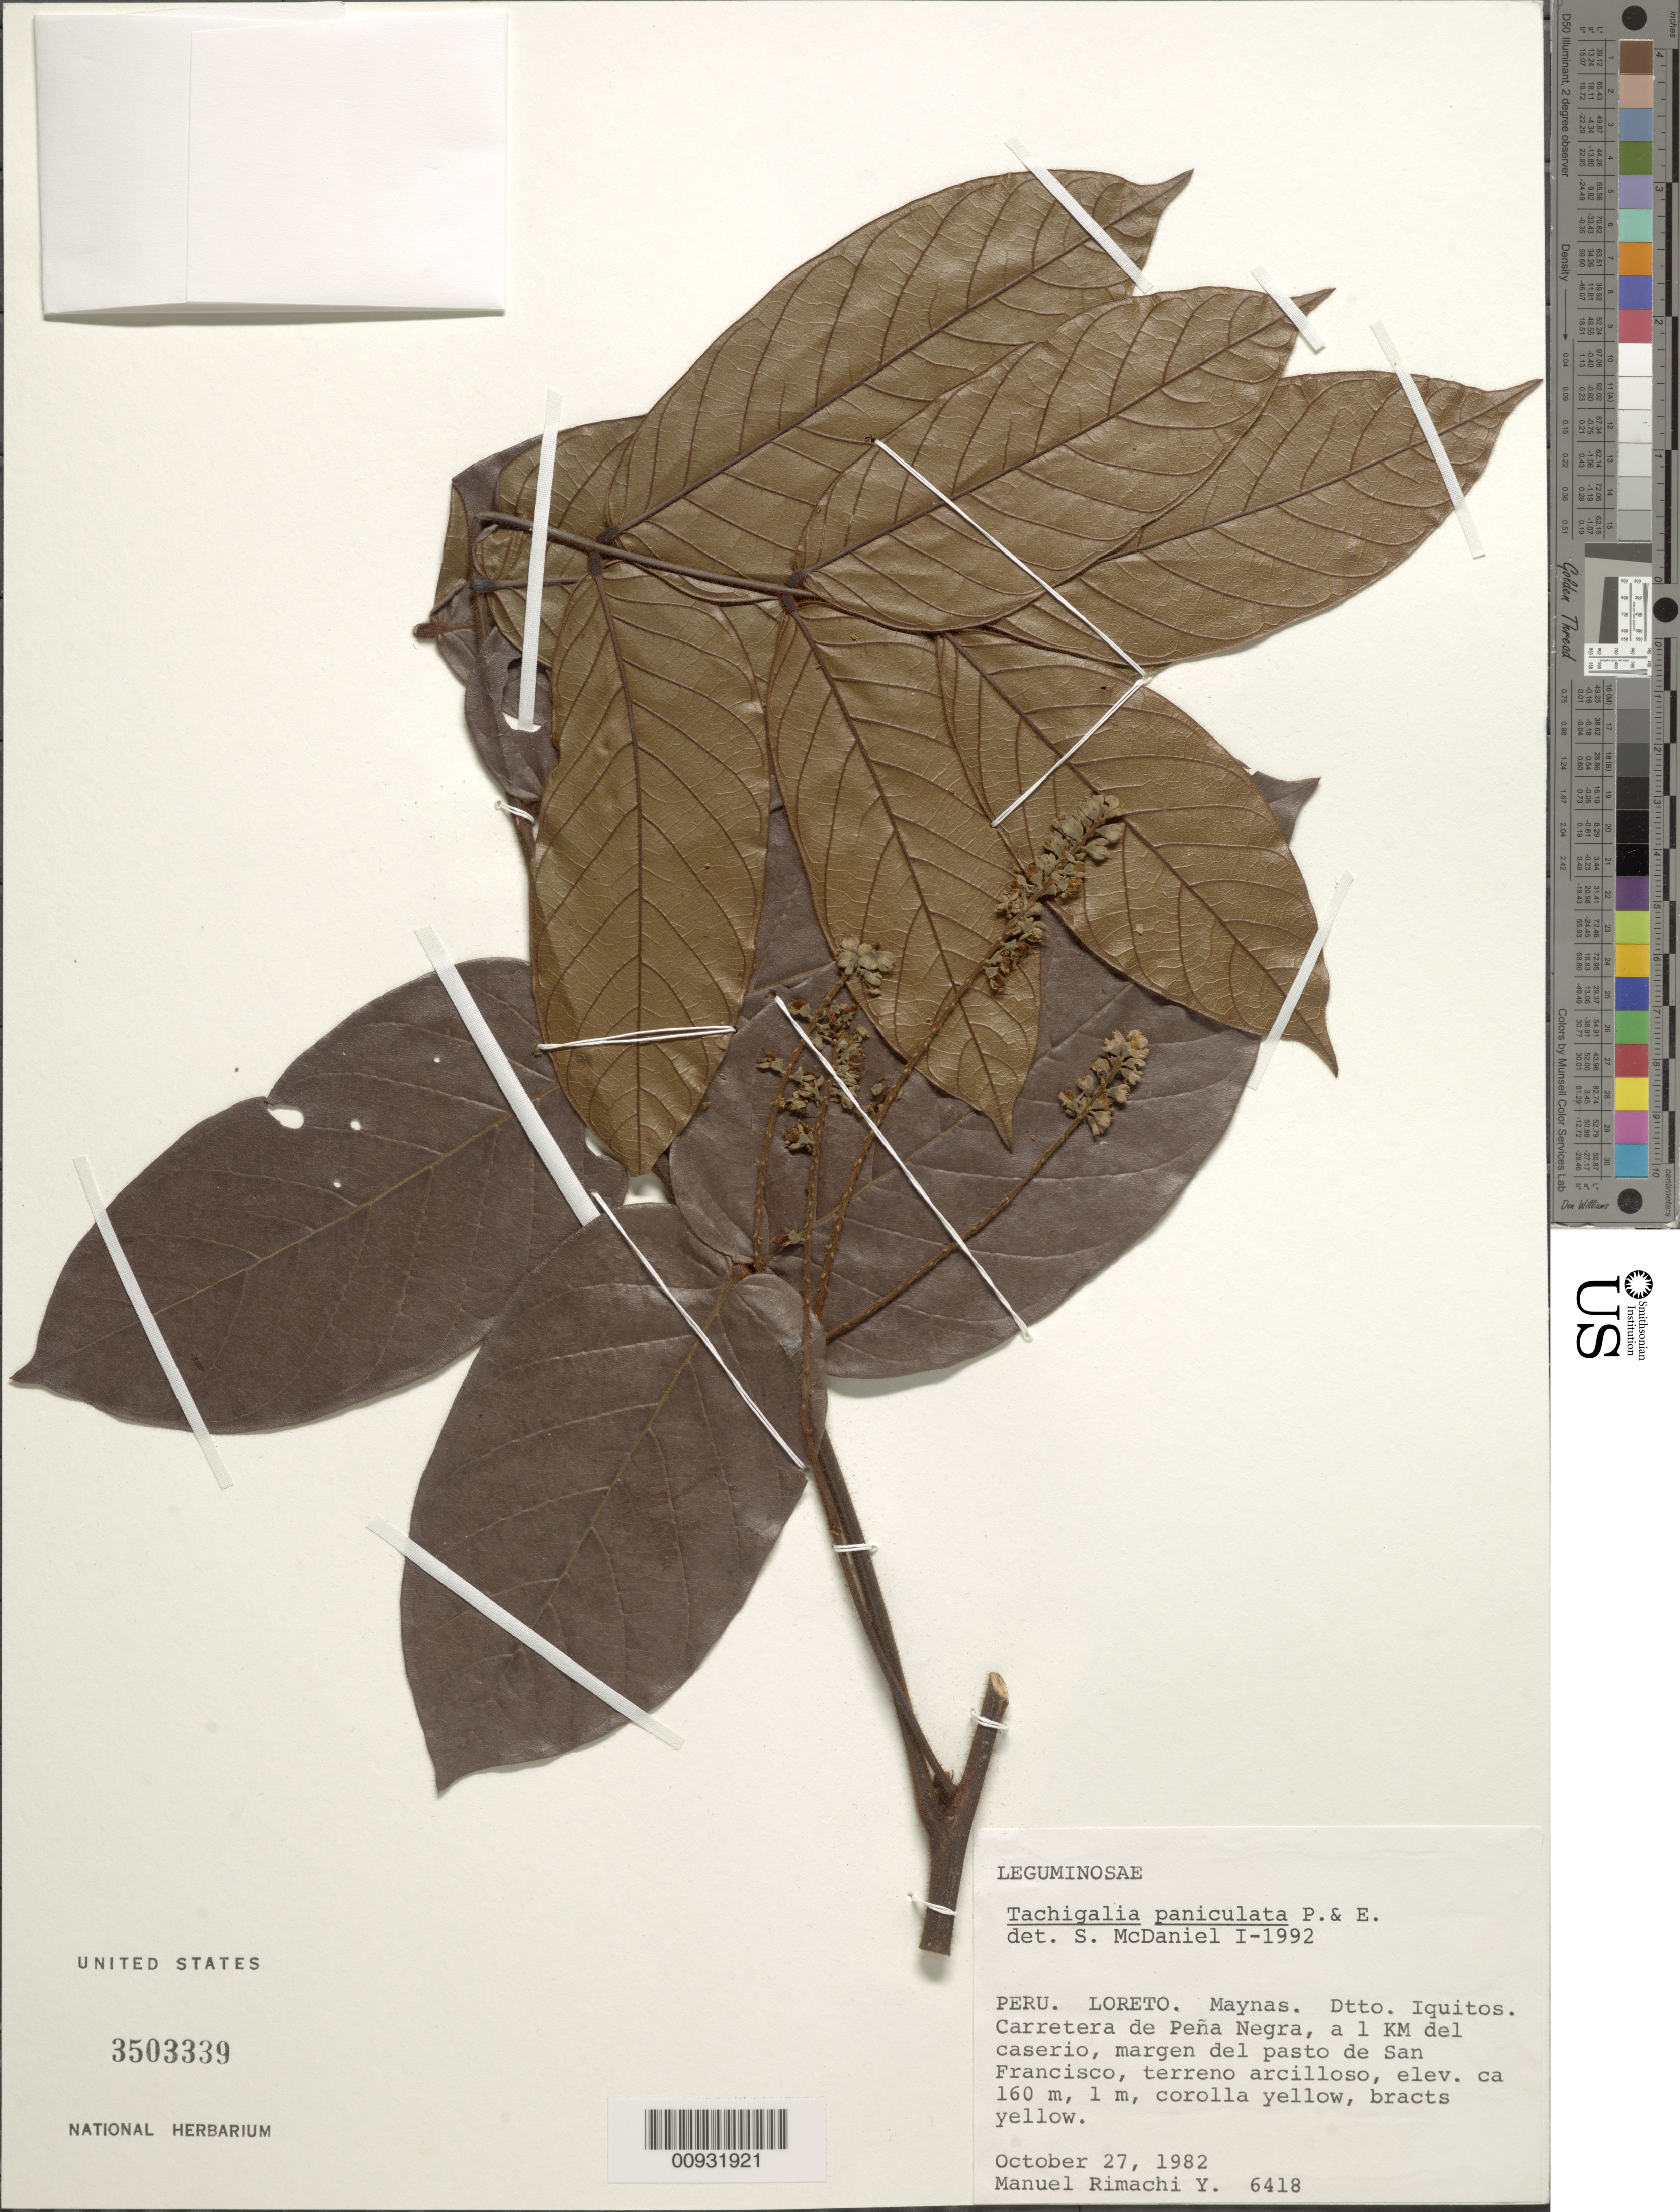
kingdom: Plantae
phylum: Tracheophyta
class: Magnoliopsida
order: Fabales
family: Fabaceae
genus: Tachigali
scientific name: Tachigali paniculata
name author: Aubl.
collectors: M. Rimachi Y.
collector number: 6418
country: Peru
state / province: Loreto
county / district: Maynas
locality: Iquitos, Carretera de Pena Negra.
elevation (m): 160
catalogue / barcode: US 3503339